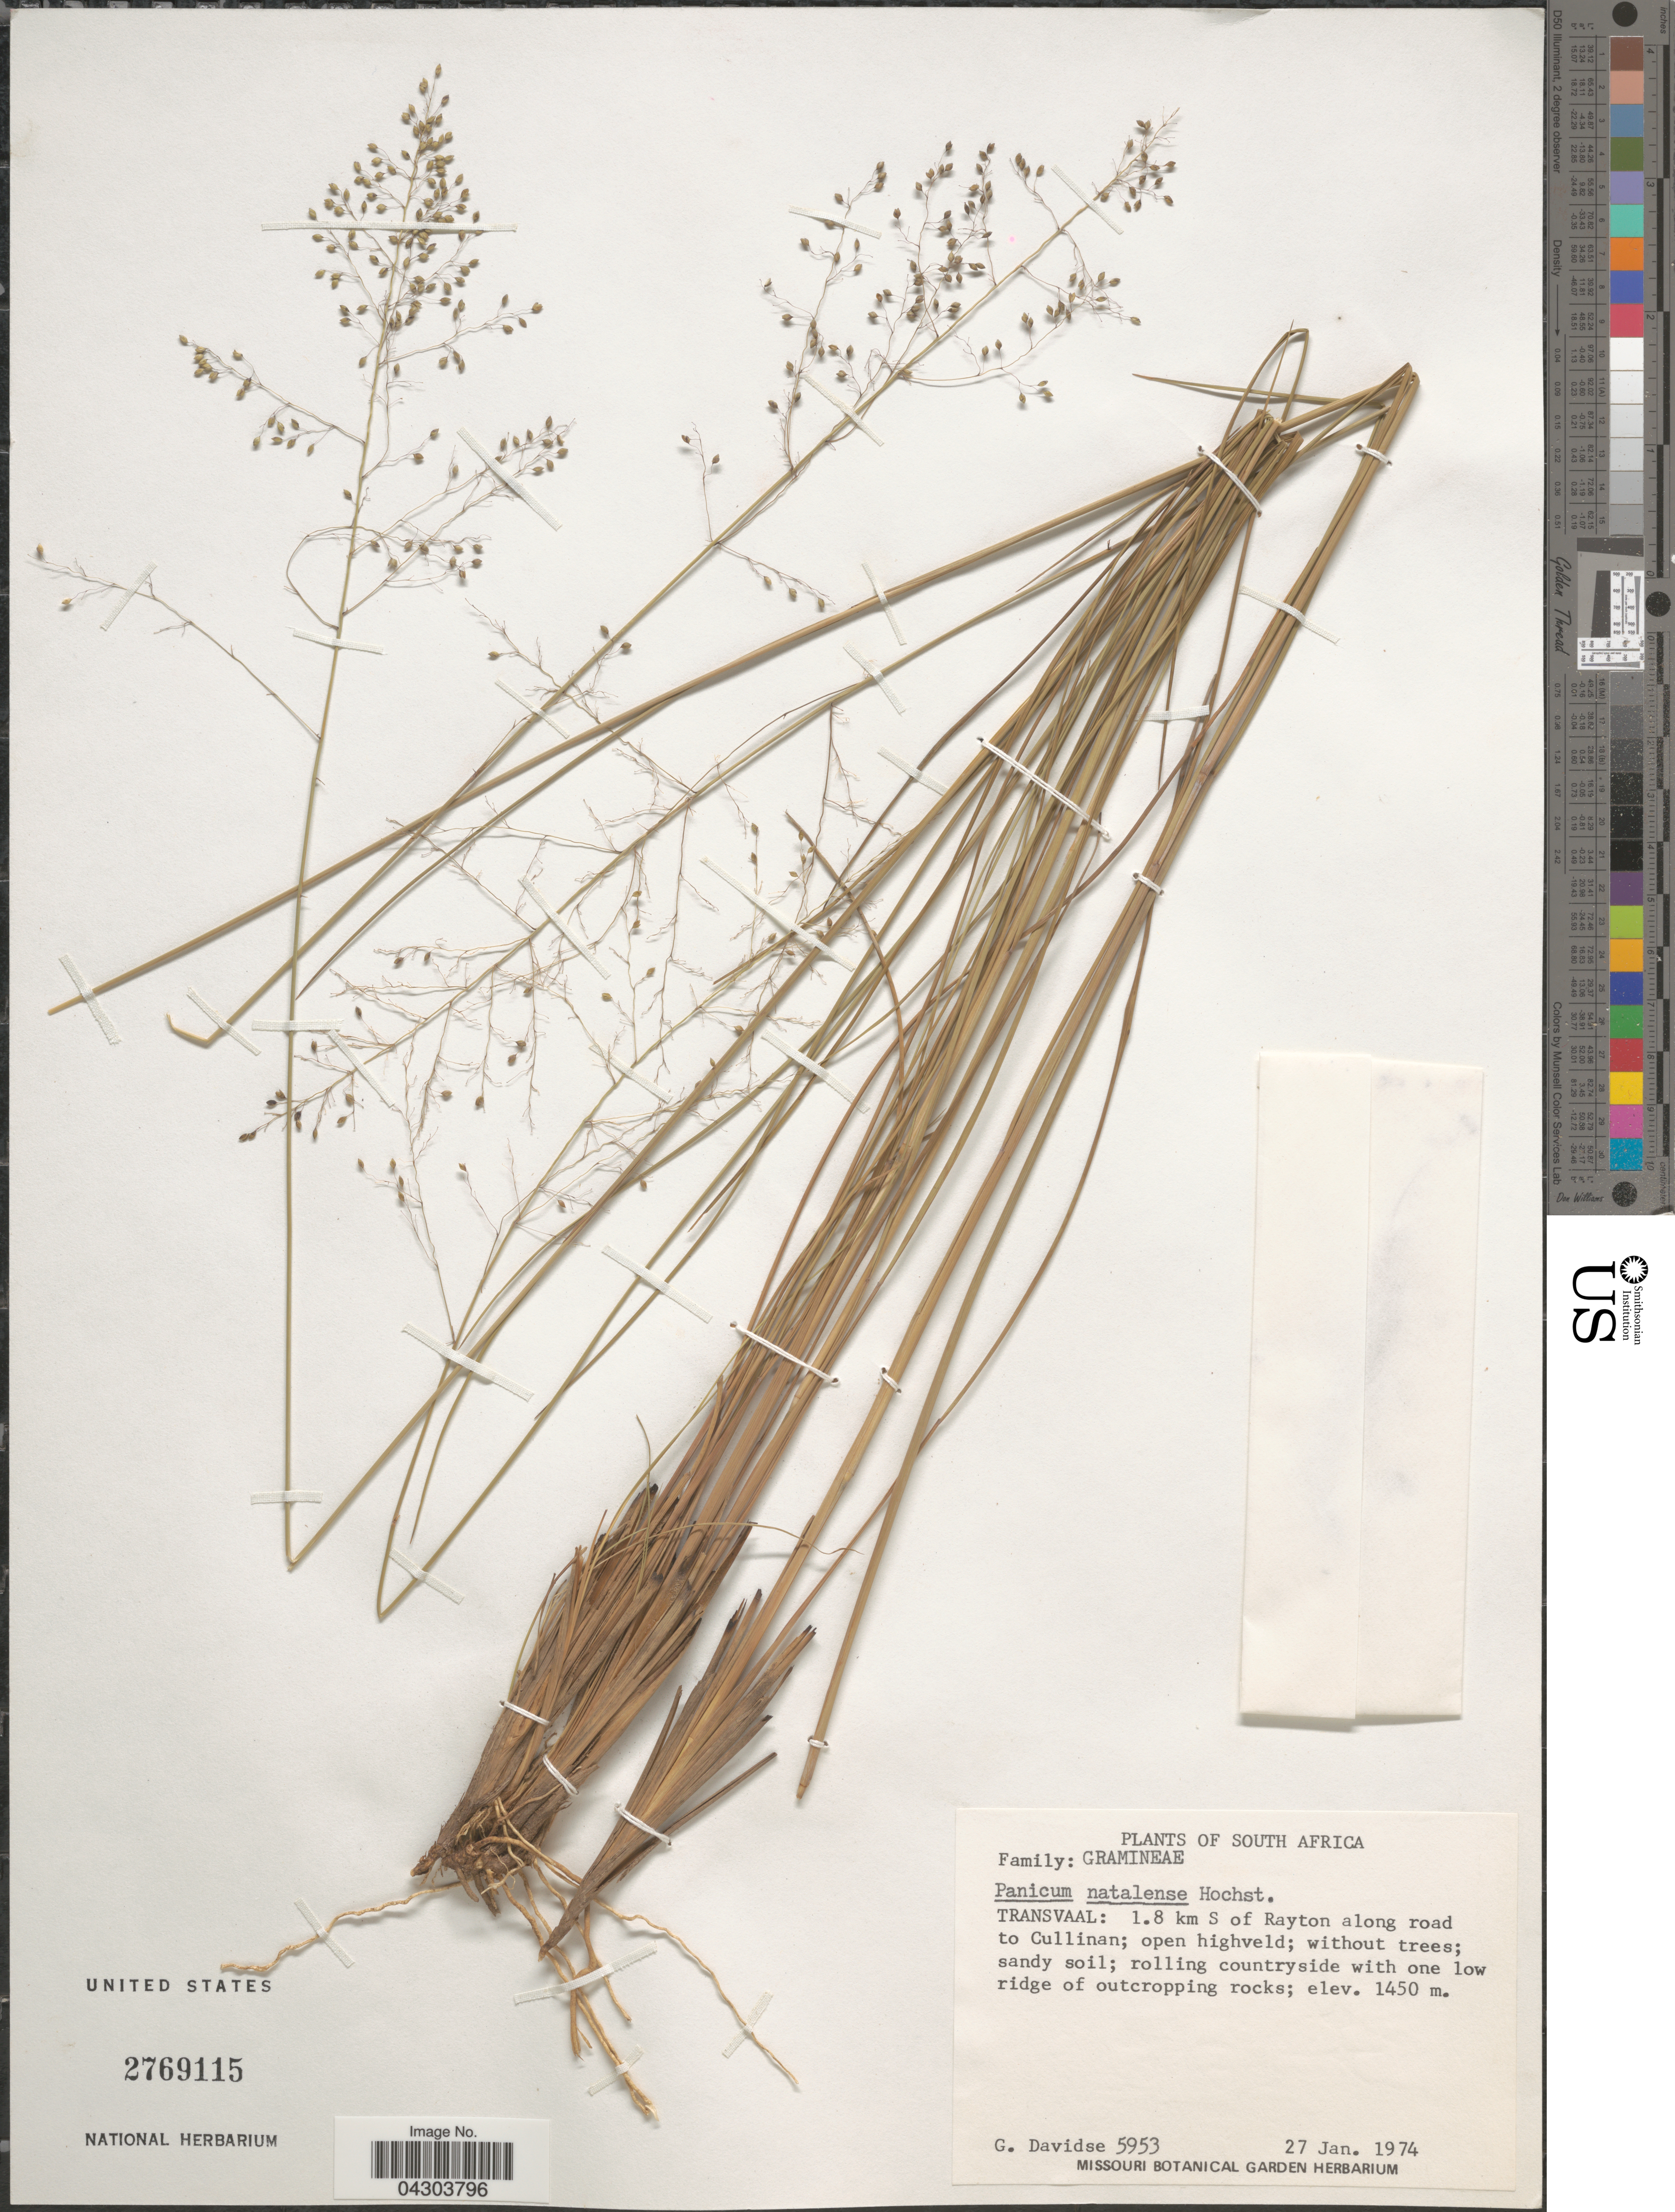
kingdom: Plantae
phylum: Tracheophyta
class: Liliopsida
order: Poales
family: Poaceae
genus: Panicum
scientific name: Panicum natalense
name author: Hochst.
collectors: G. Davidse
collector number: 5953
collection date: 1974-01-27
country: South Africa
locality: Transvaal: 1.8 km S of Rayton along road to Cullinan.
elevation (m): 1450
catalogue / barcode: US 2769115